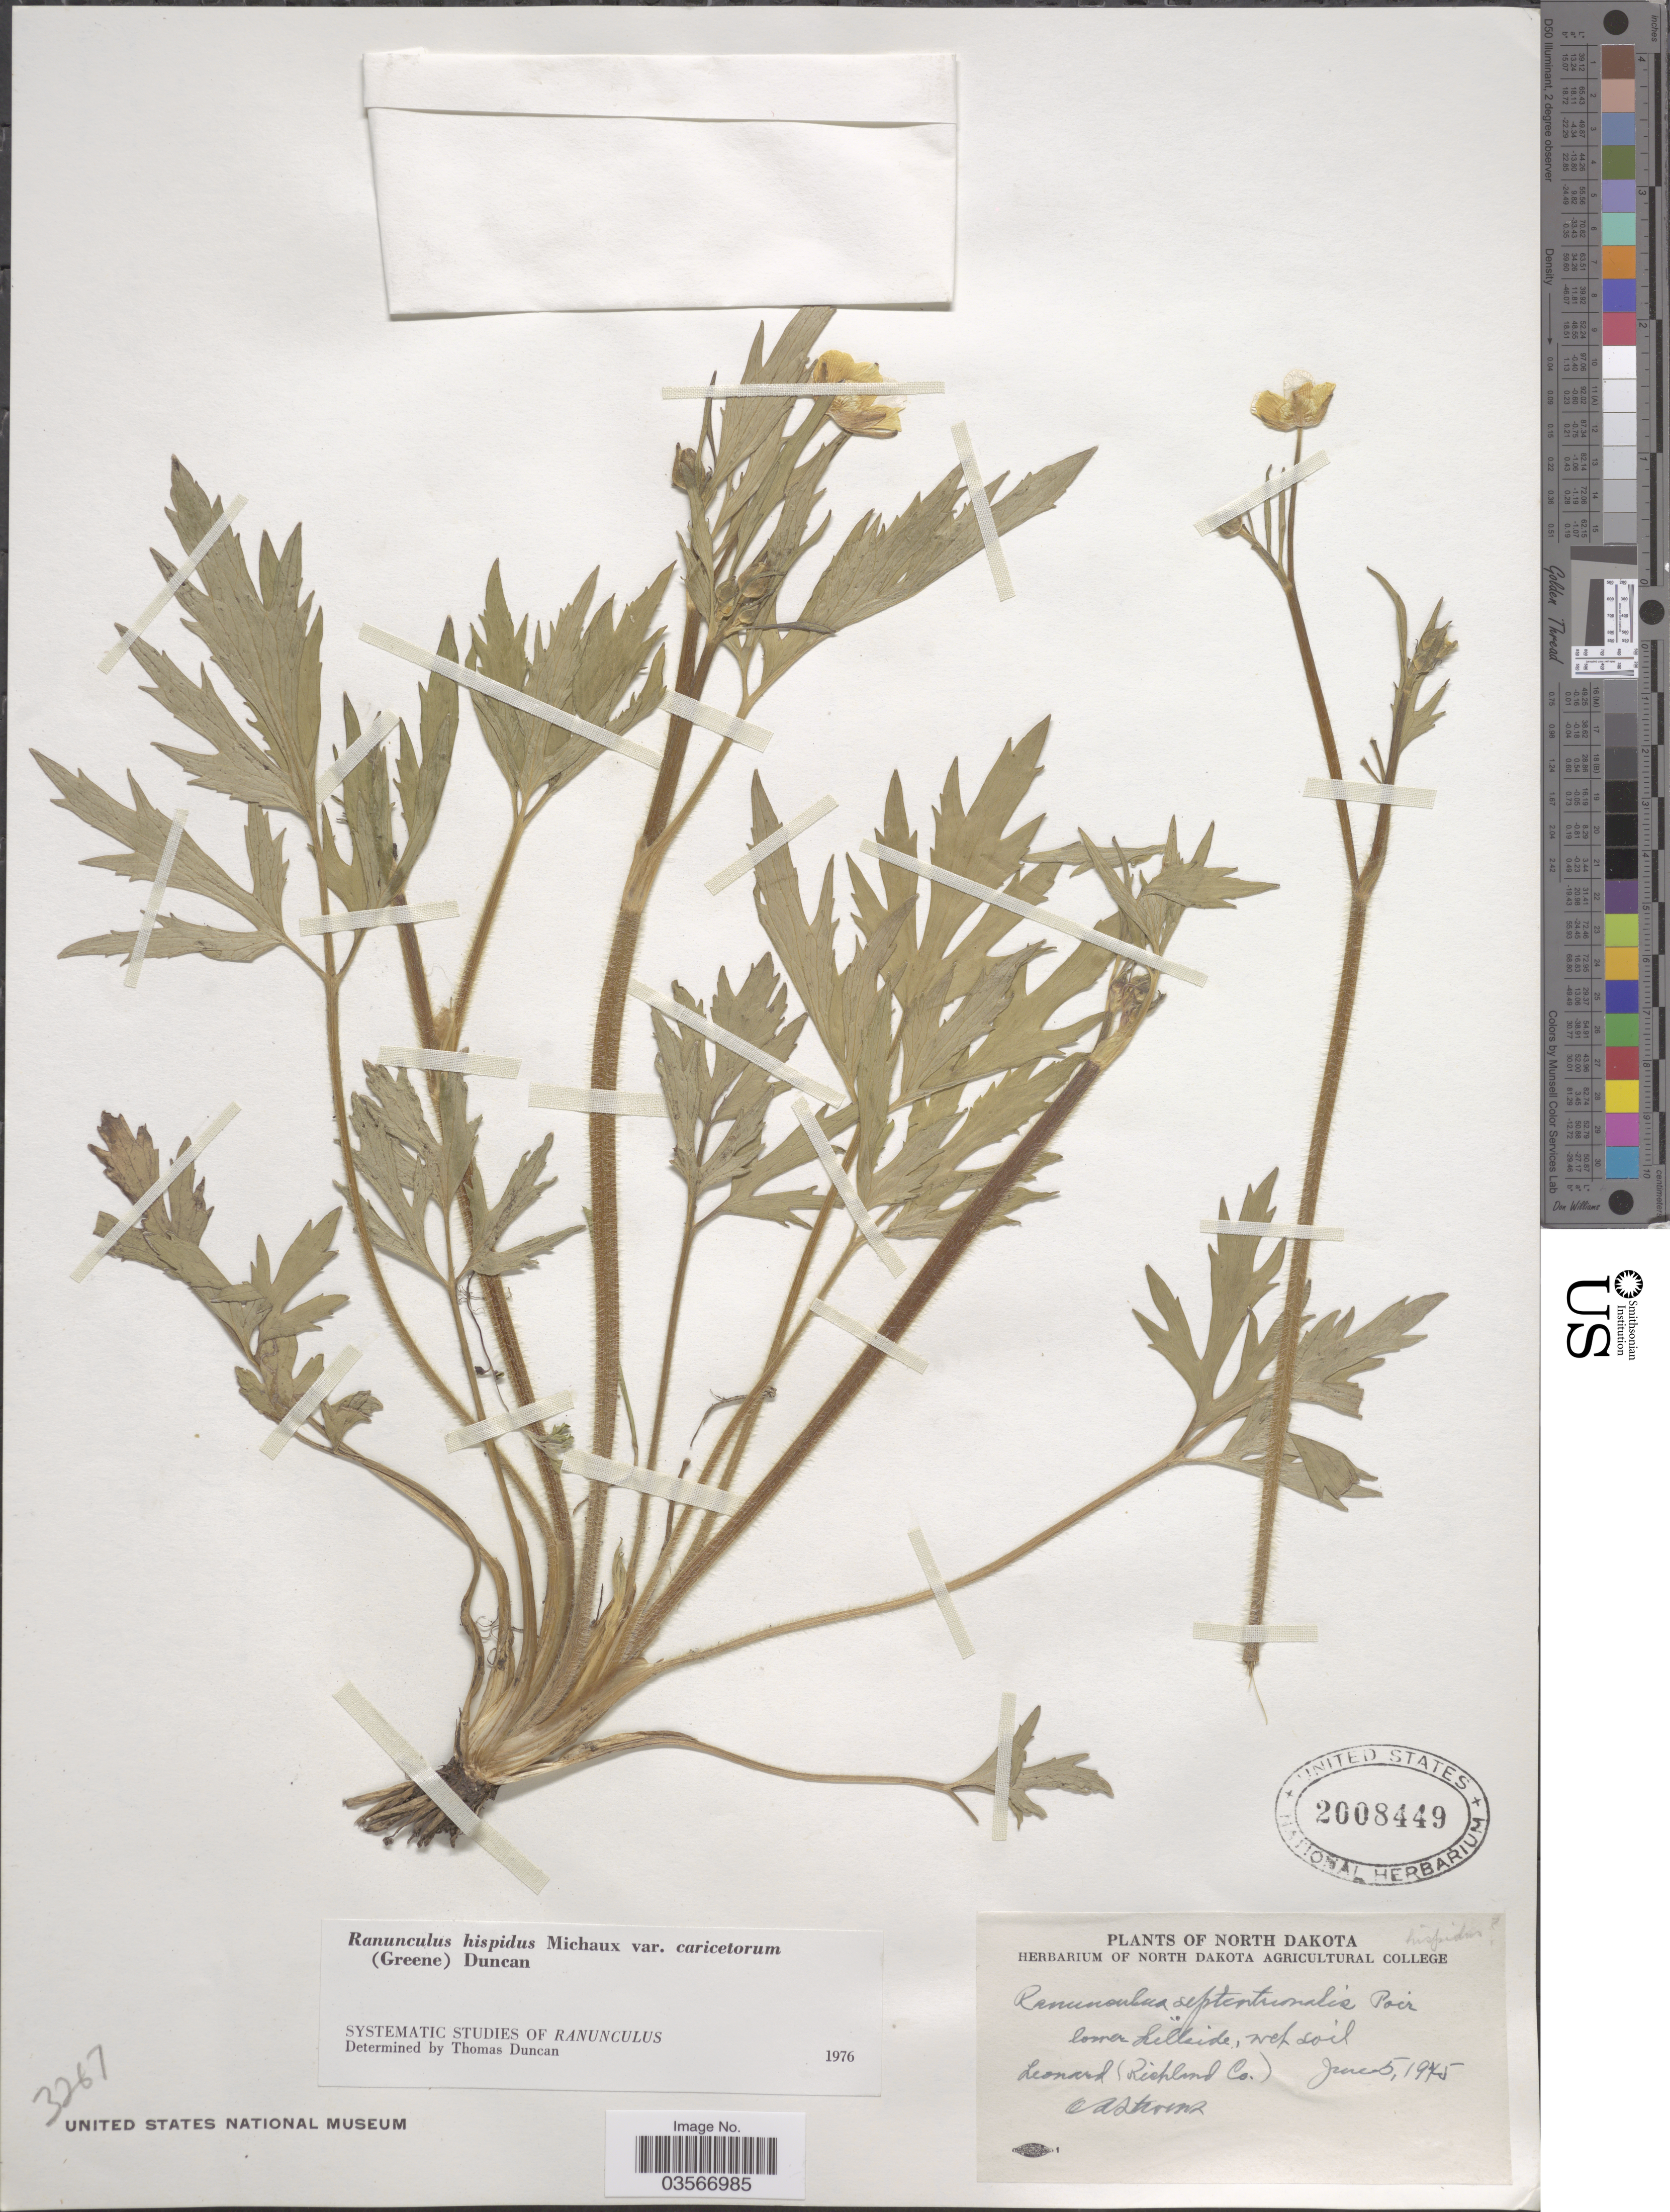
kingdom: Plantae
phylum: Tracheophyta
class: Magnoliopsida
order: Ranunculales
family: Ranunculaceae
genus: Ranunculus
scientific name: Ranunculus hispidus var. caricetorum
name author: Michx.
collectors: O. A. Stevens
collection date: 1975-06-05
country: United States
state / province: North Dakota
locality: Leonard (Richland Co.).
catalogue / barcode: US 2008449